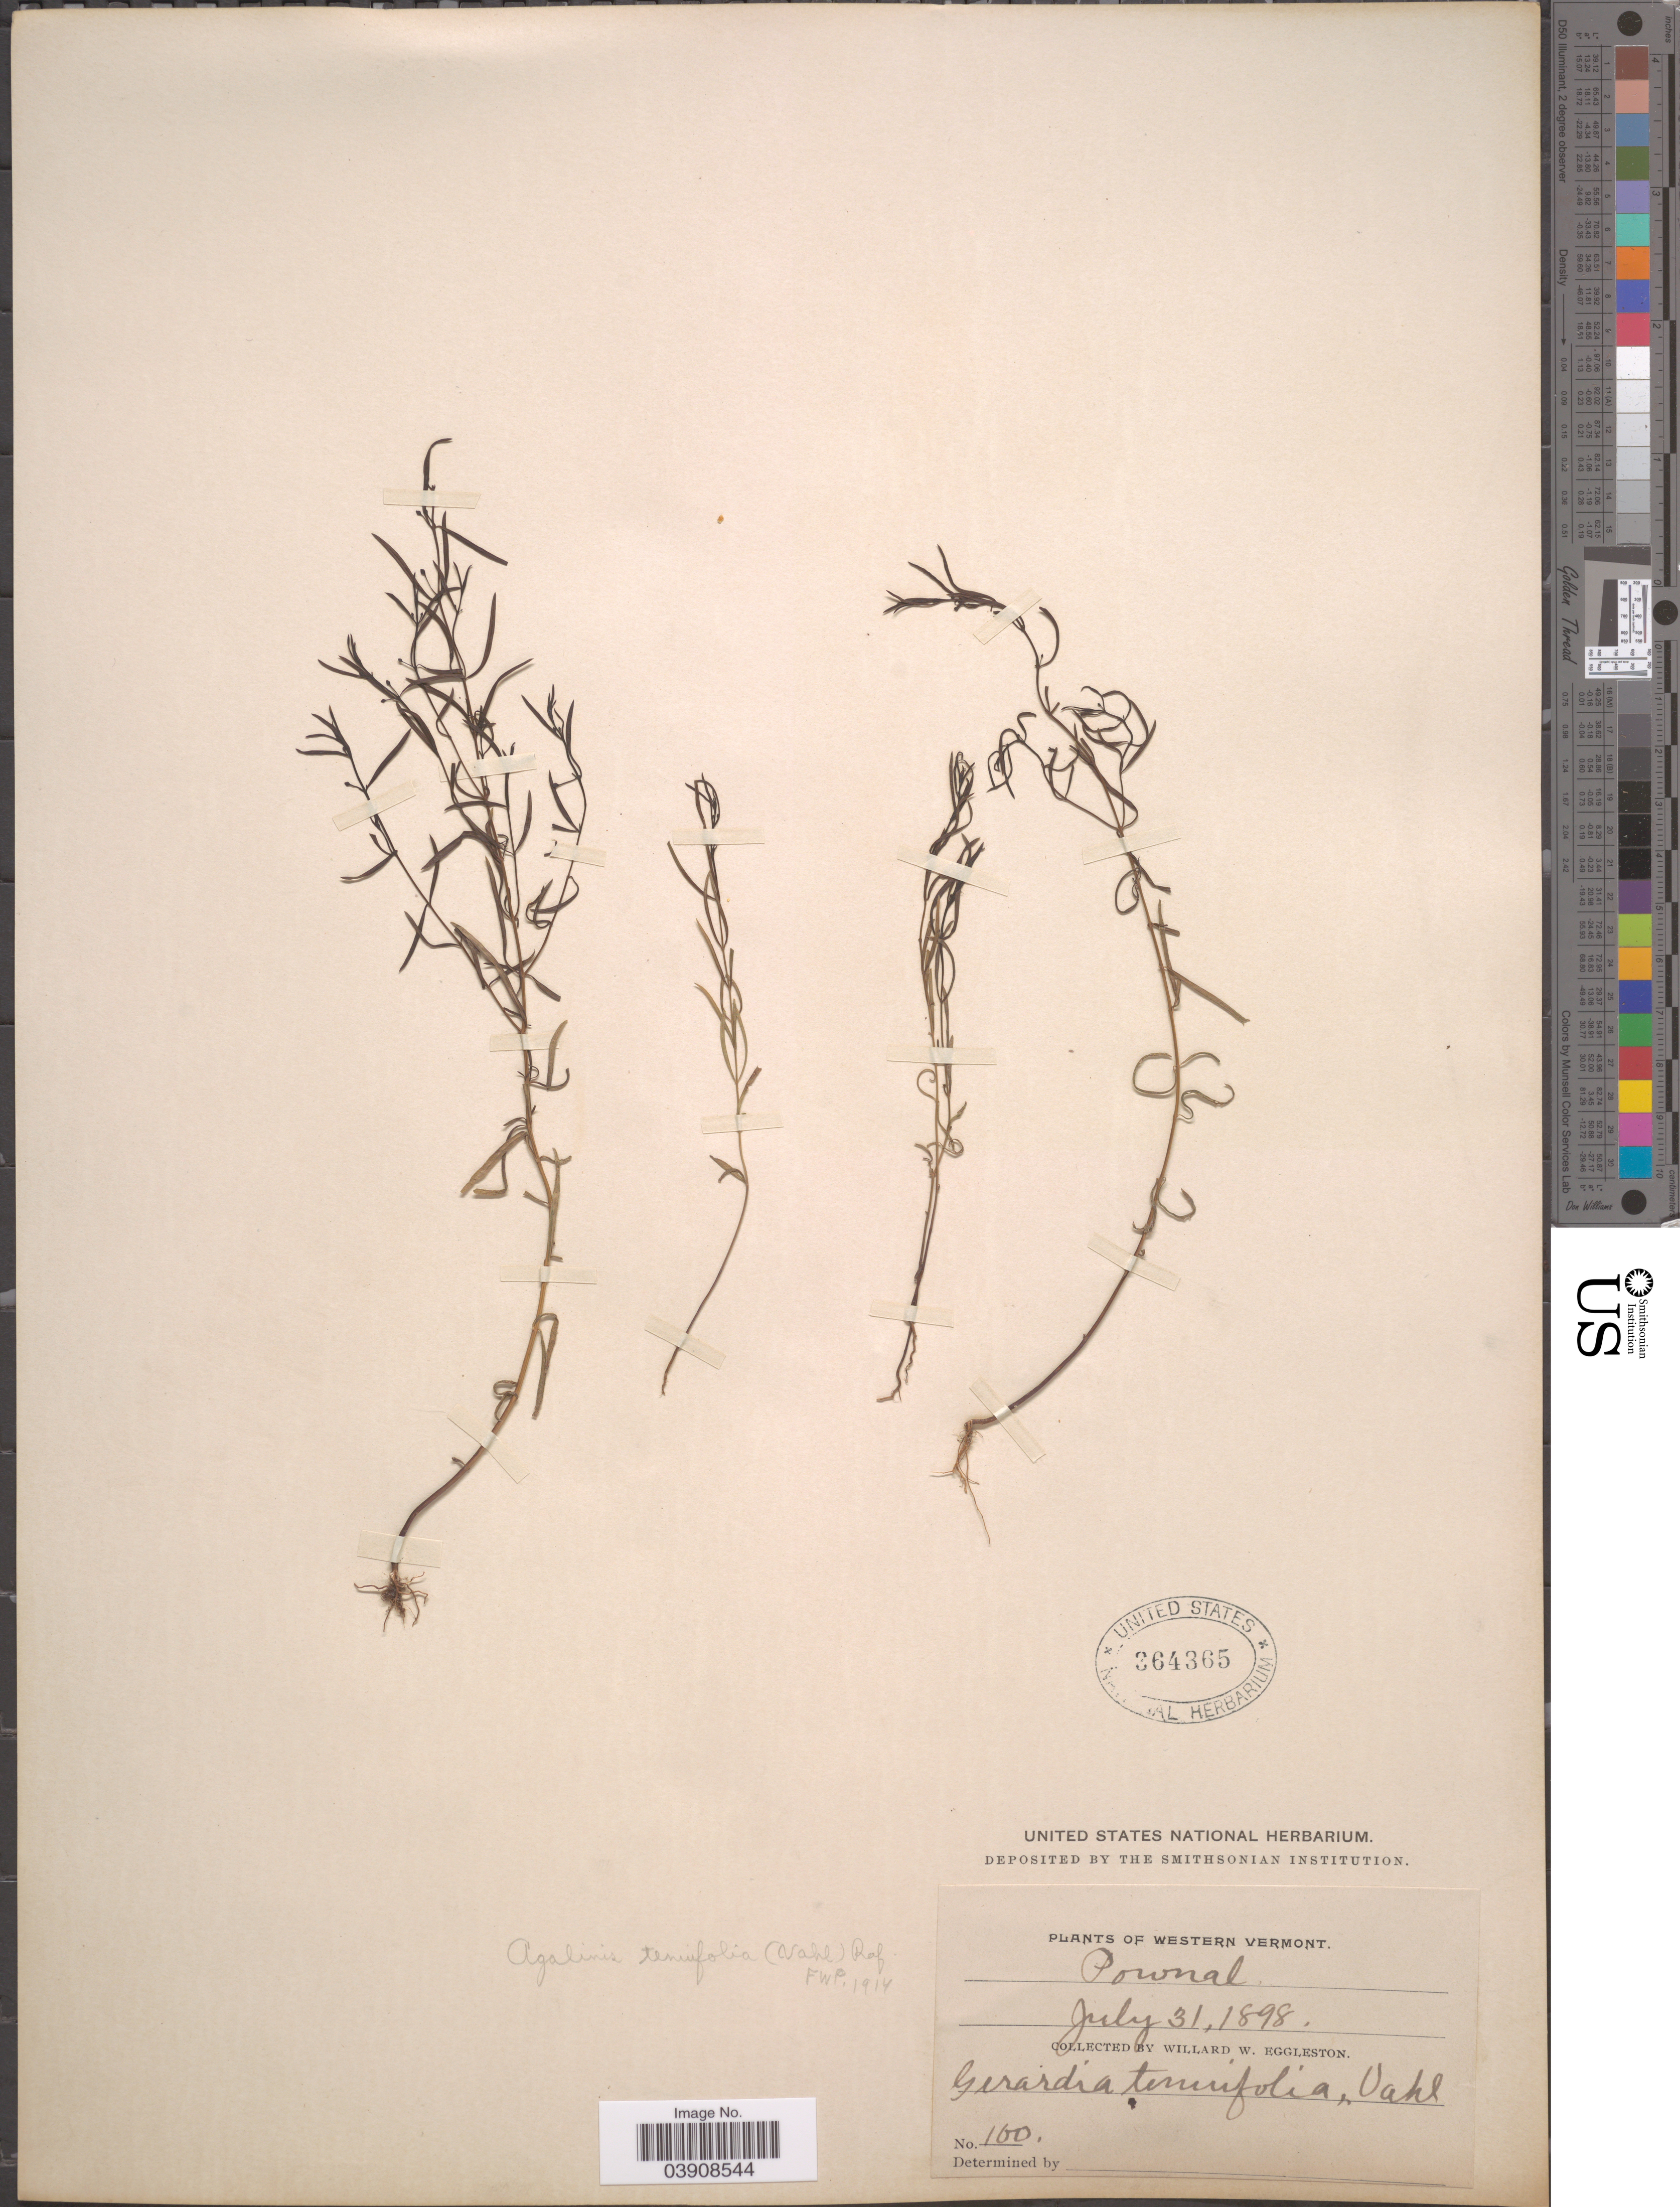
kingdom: Plantae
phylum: Tracheophyta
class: Magnoliopsida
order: Lamiales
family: Orobanchaceae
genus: Agalinis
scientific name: Agalinis tenuifolia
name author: (Vahl) Raf.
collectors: W. W. Eggleston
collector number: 160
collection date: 1898-07-31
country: United States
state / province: Vermont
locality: Western Vermont.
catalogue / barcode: US 364365